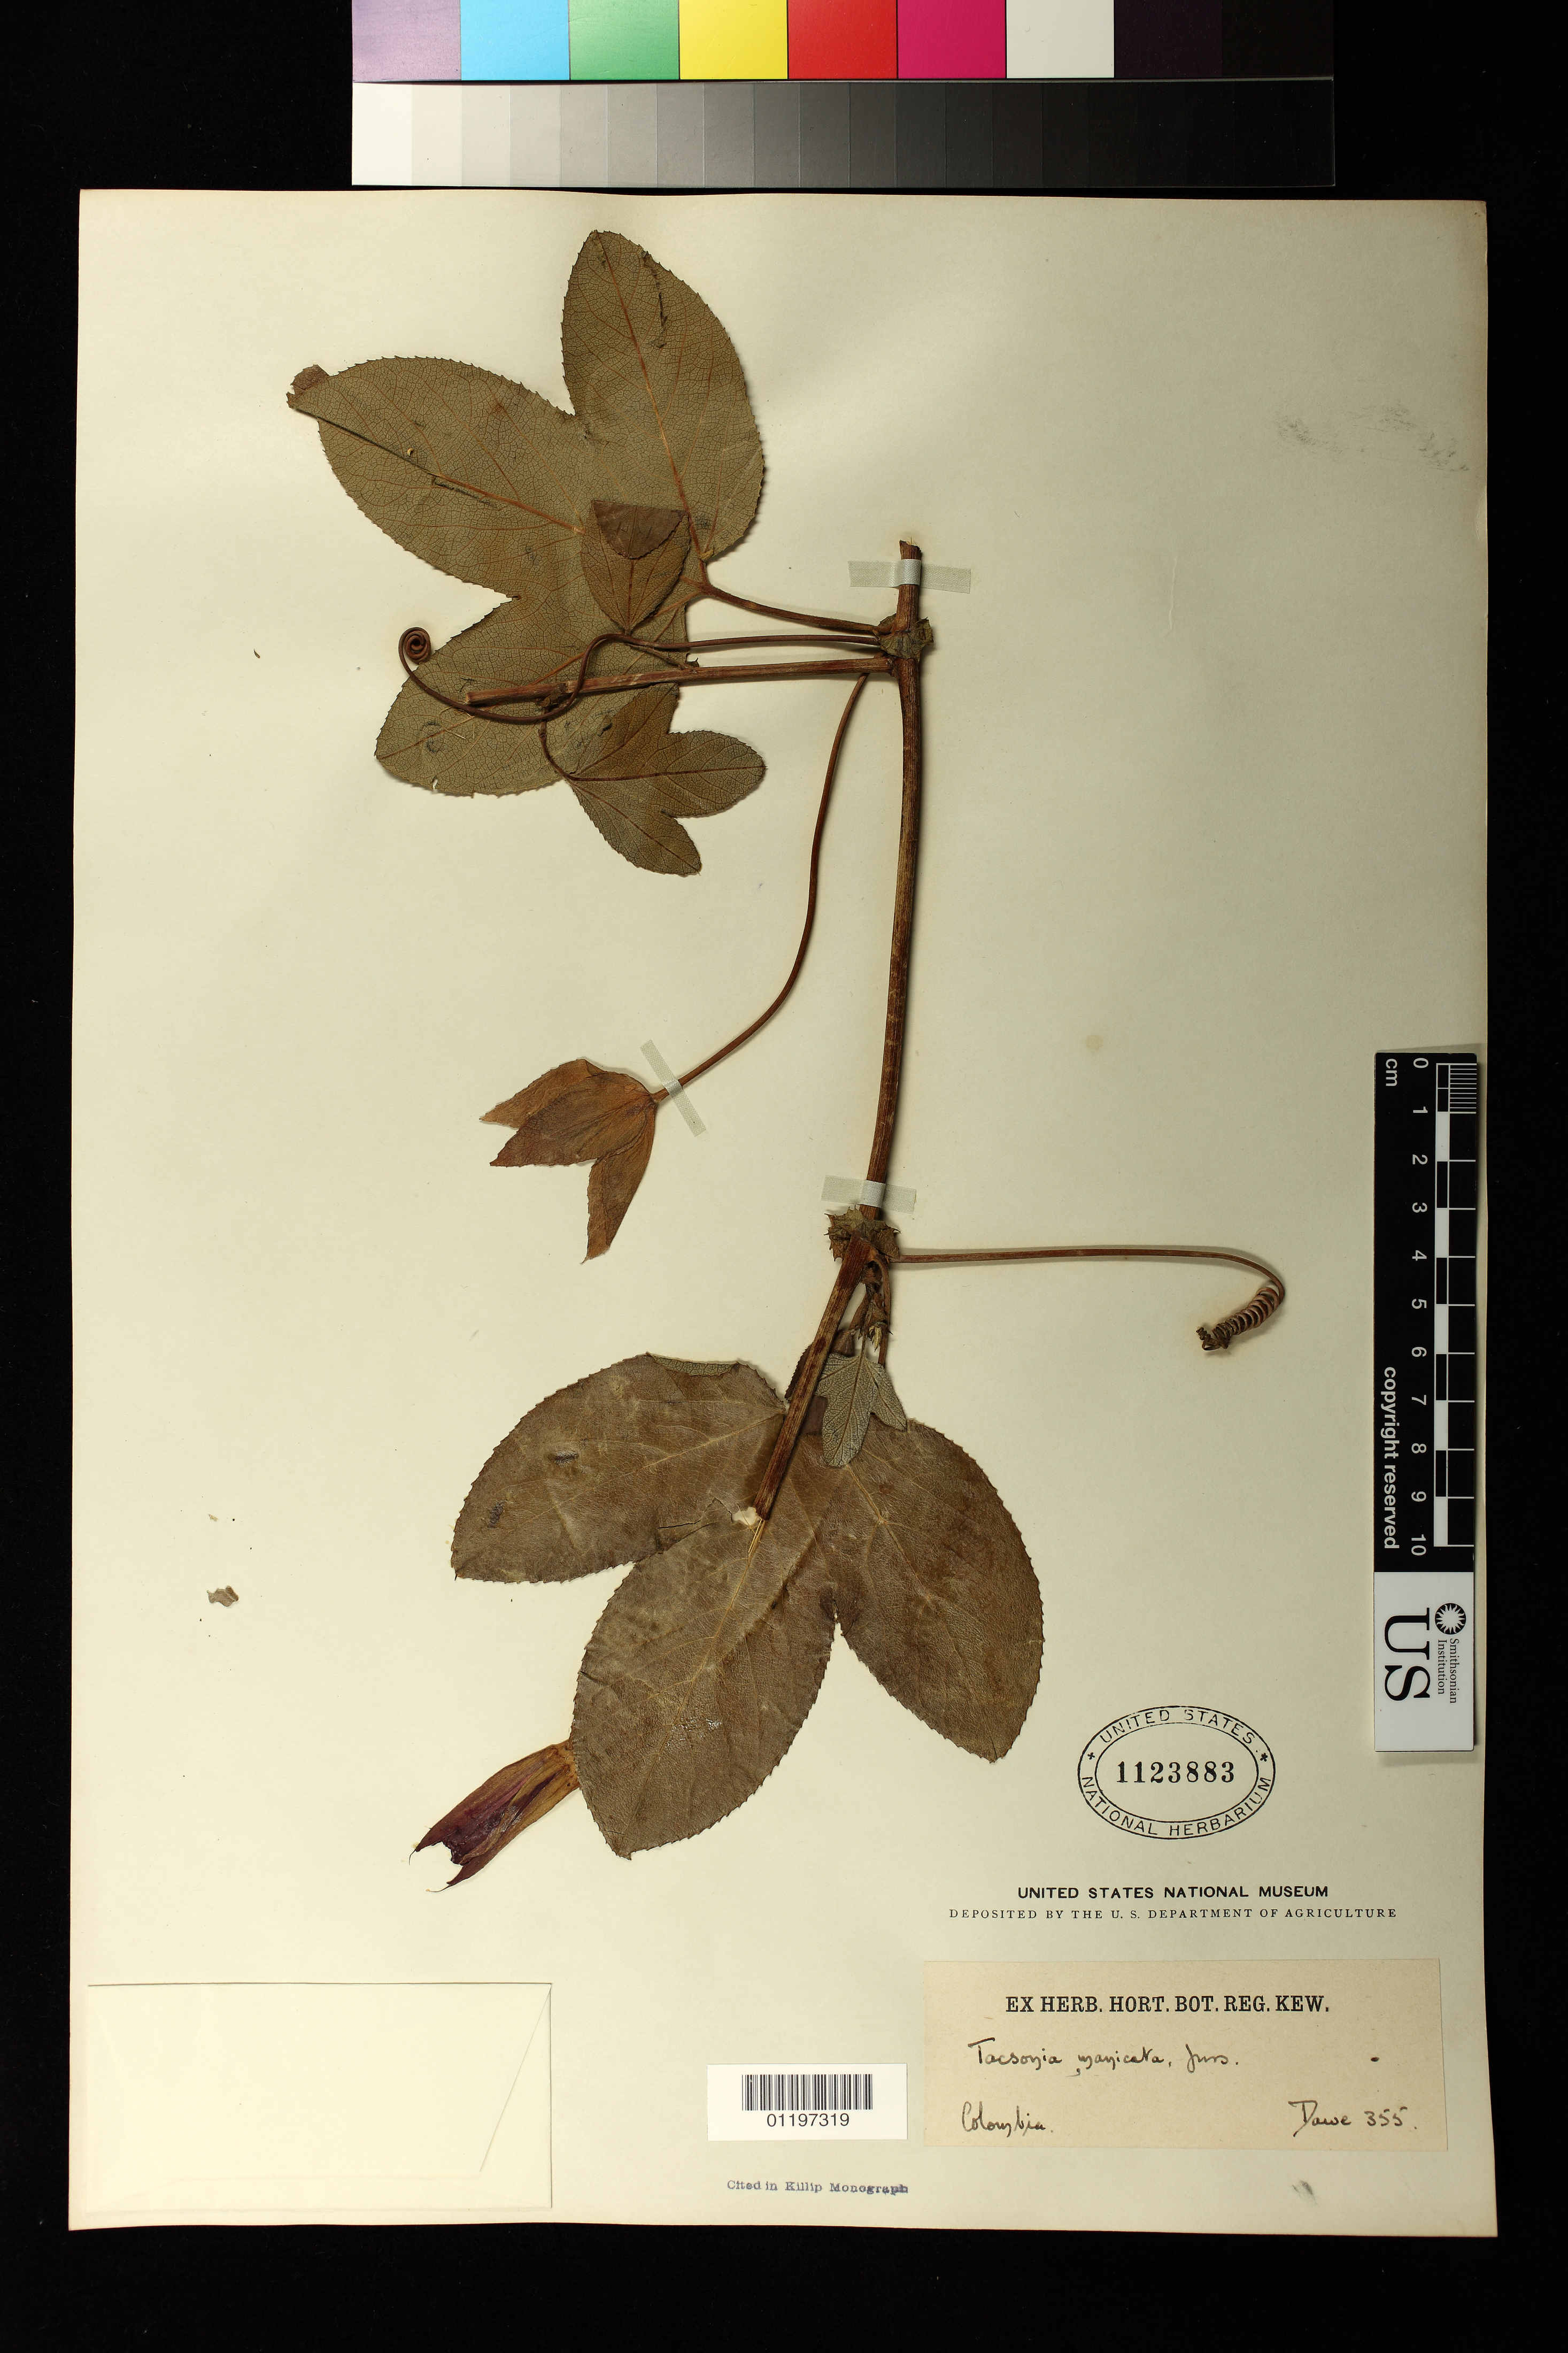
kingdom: Plantae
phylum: Tracheophyta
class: Magnoliopsida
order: Malpighiales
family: Passifloraceae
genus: Passiflora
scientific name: Passiflora manicata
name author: (Juss.) Pers.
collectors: M. T. Dawe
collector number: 355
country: Colombia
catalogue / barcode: US 1123883